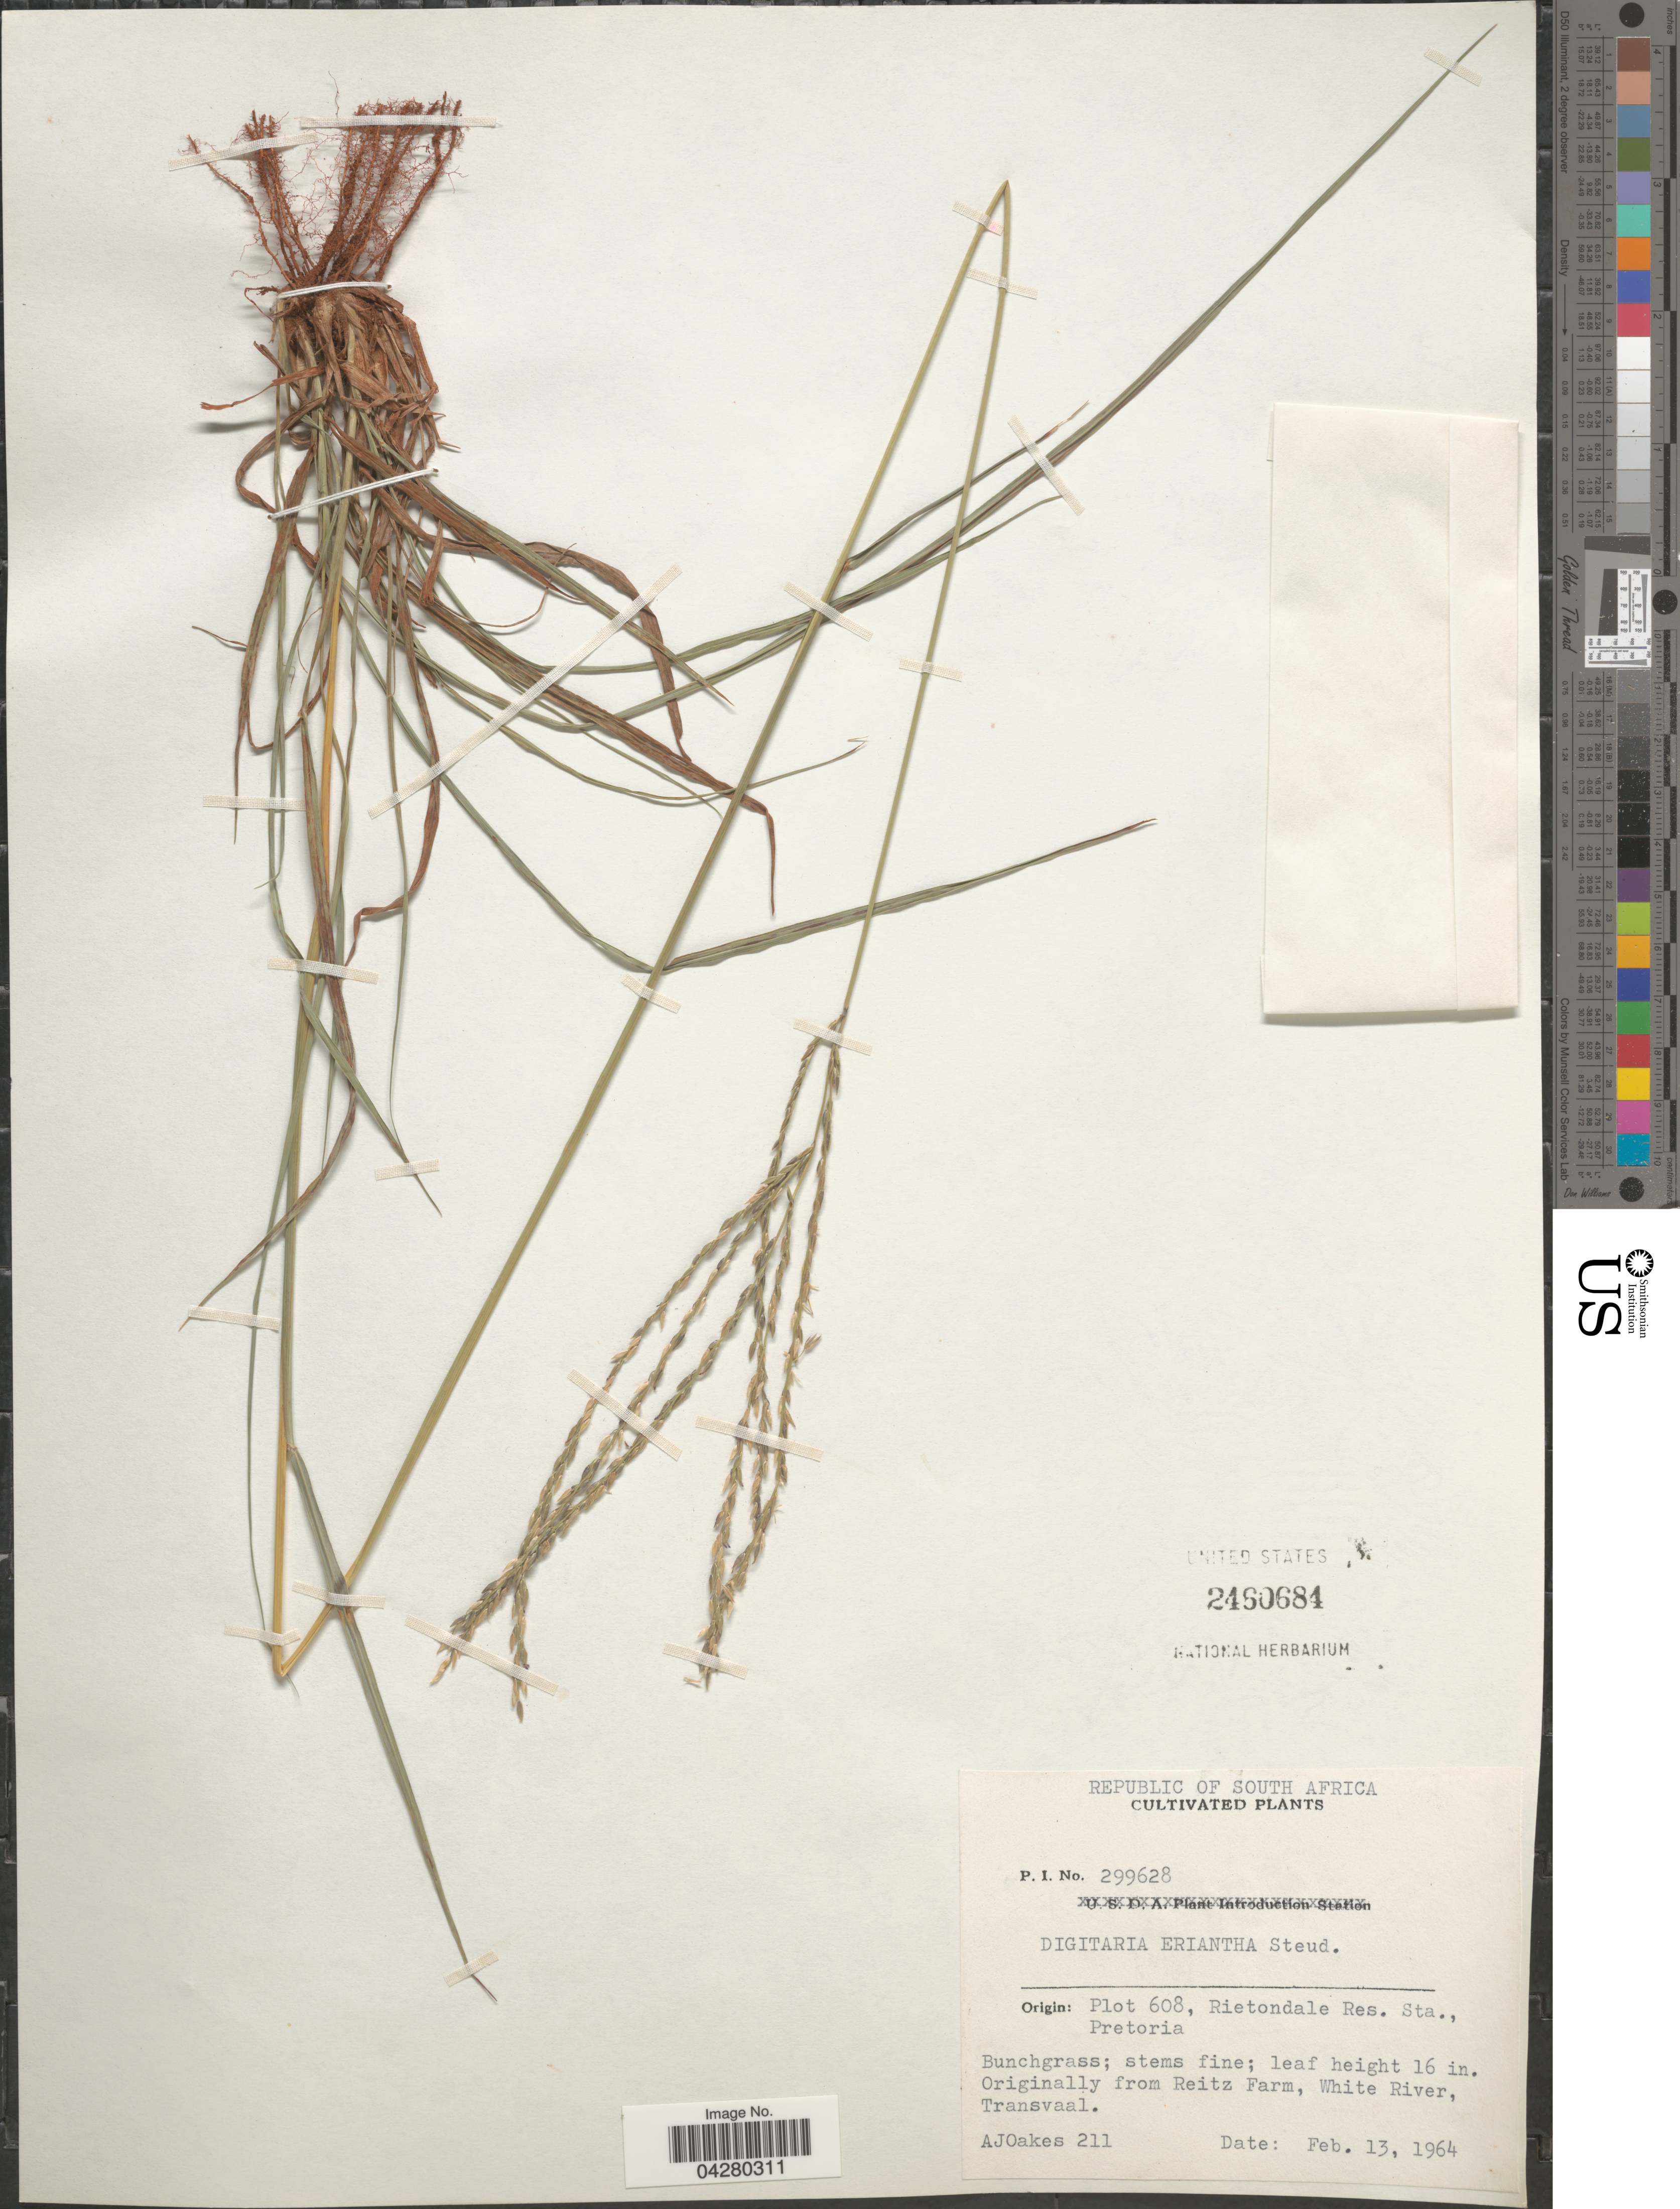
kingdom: Plantae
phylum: Tracheophyta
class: Liliopsida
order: Poales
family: Poaceae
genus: Digitaria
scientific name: Digitaria eriantha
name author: Steud.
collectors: A. Oakes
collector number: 211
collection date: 1964-02-13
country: South Africa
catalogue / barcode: US 2460684